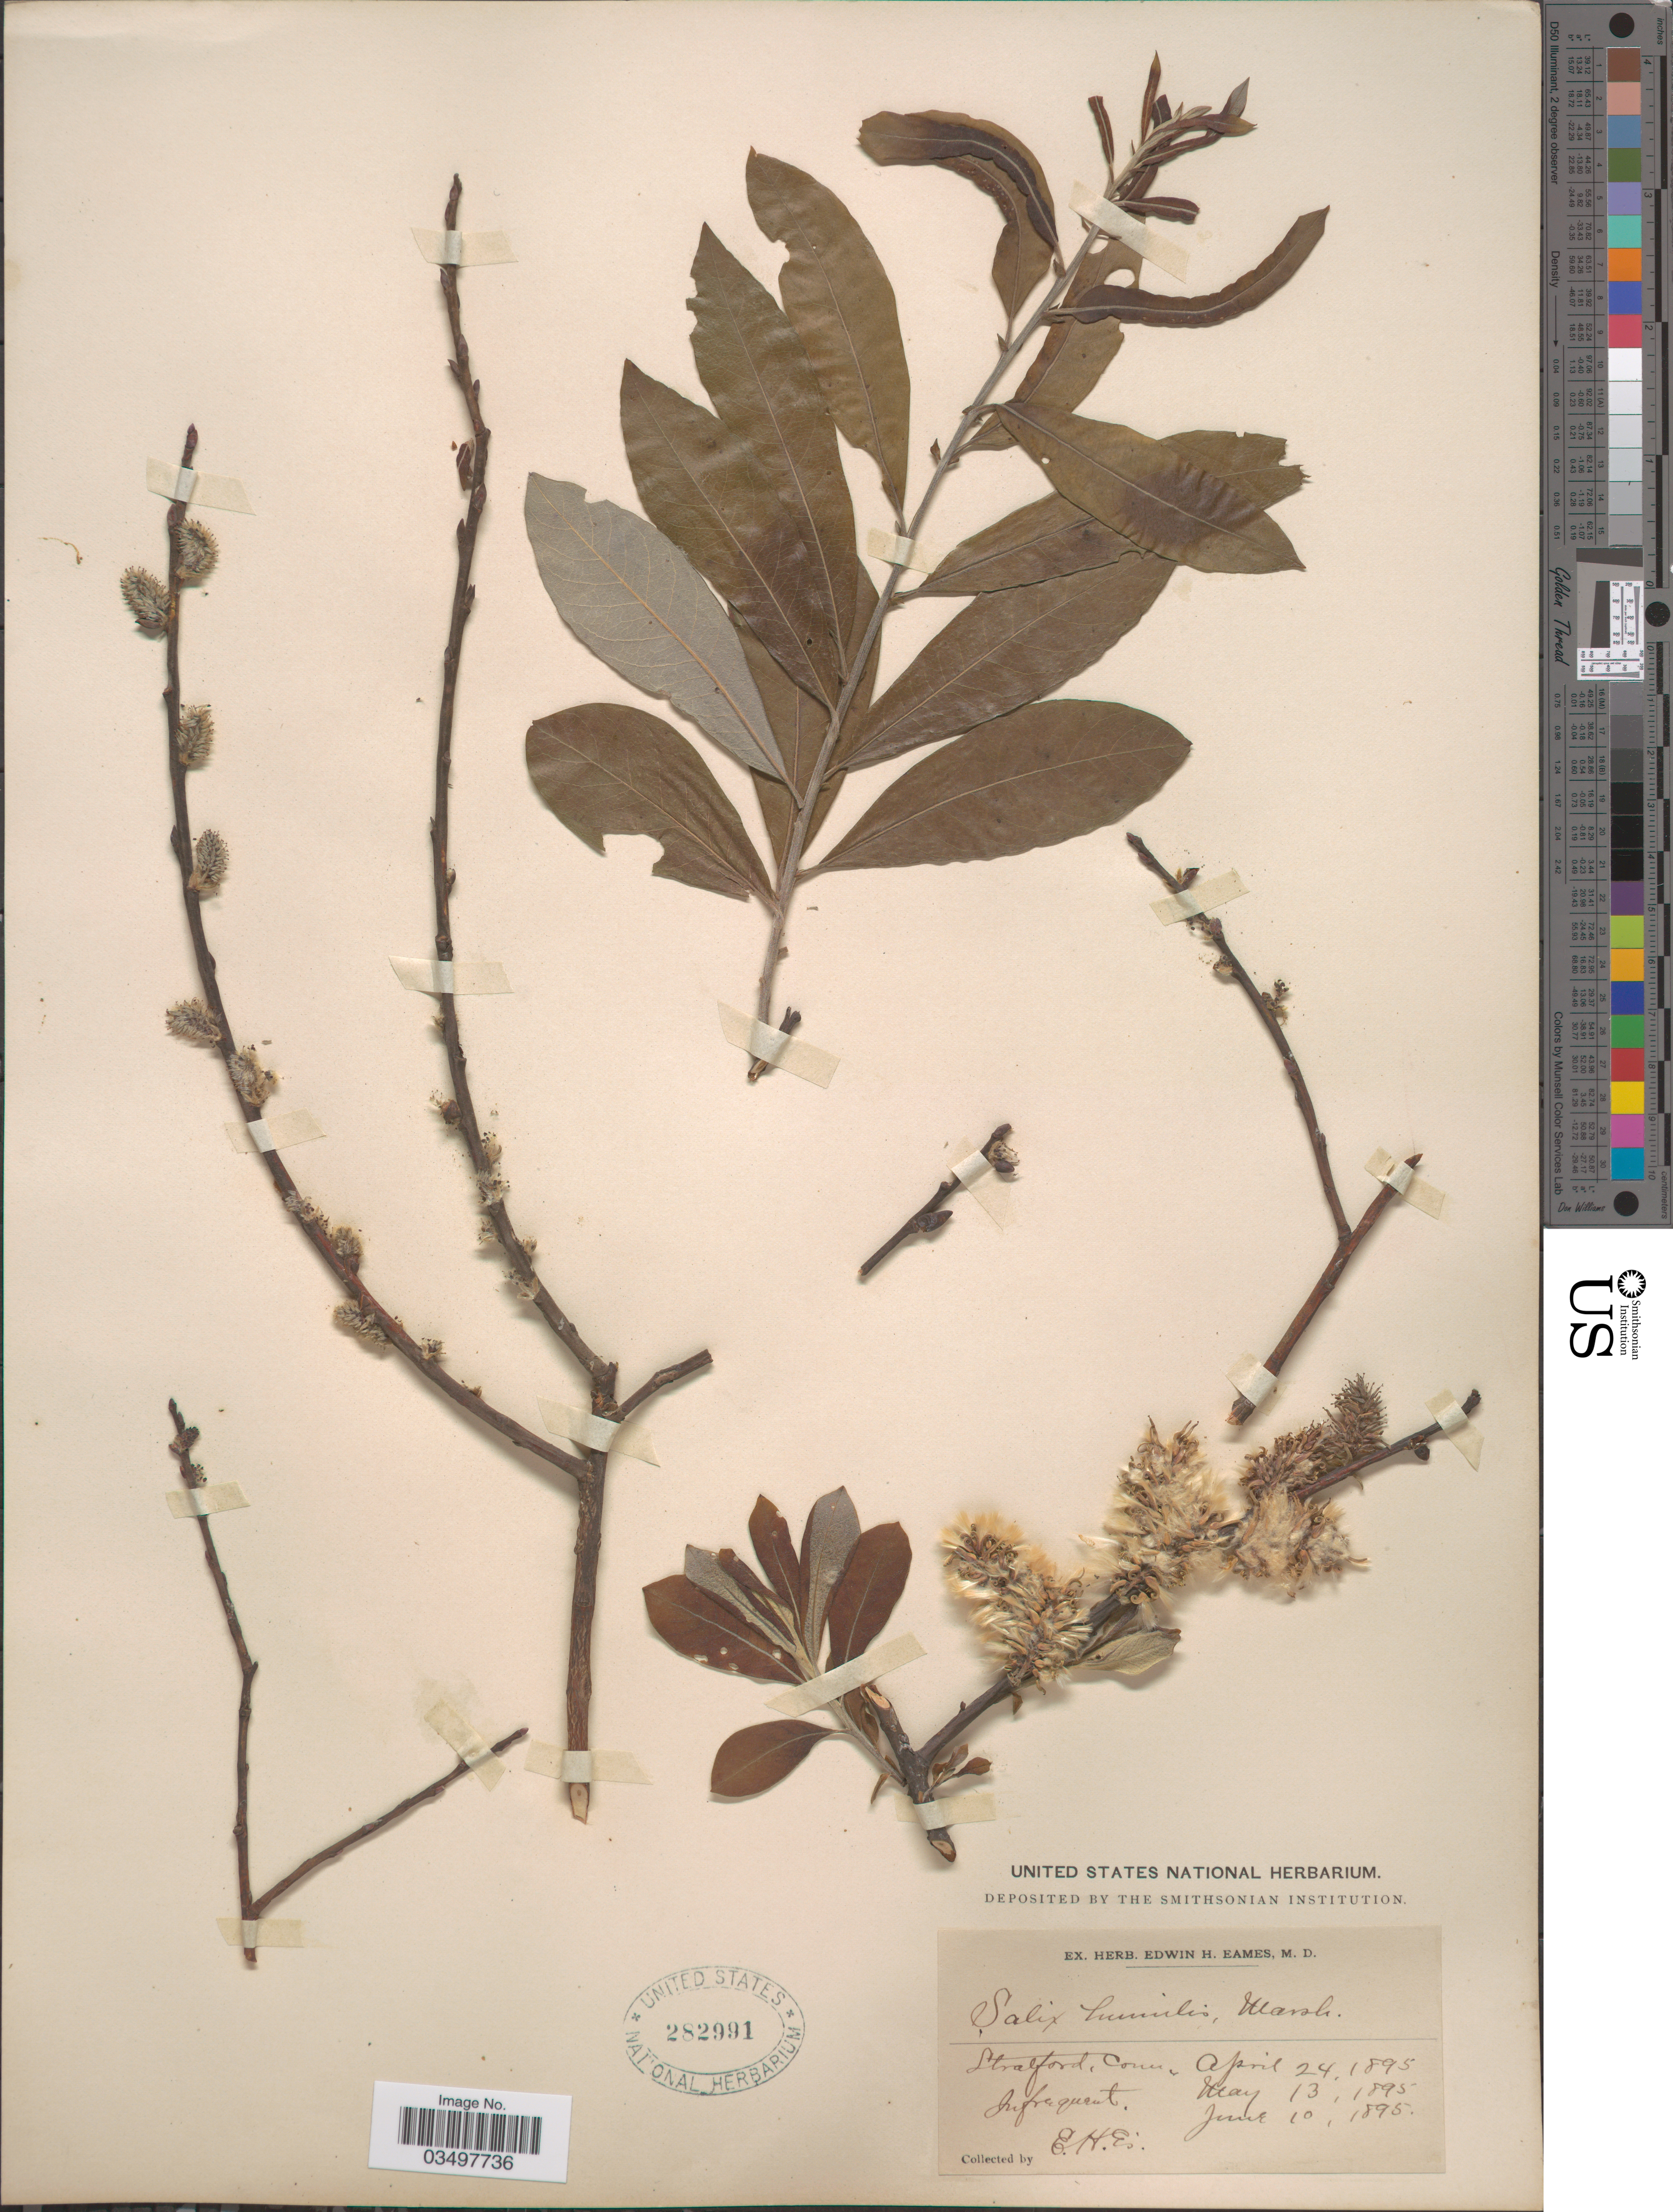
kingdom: Plantae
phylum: Tracheophyta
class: Magnoliopsida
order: Malpighiales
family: Salicaceae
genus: Salix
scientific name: Salix humilis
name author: Marshall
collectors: E. H. Eames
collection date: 1895-04-24/1895-06-10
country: United States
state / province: Connecticut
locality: Stratford.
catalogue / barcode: US 282991